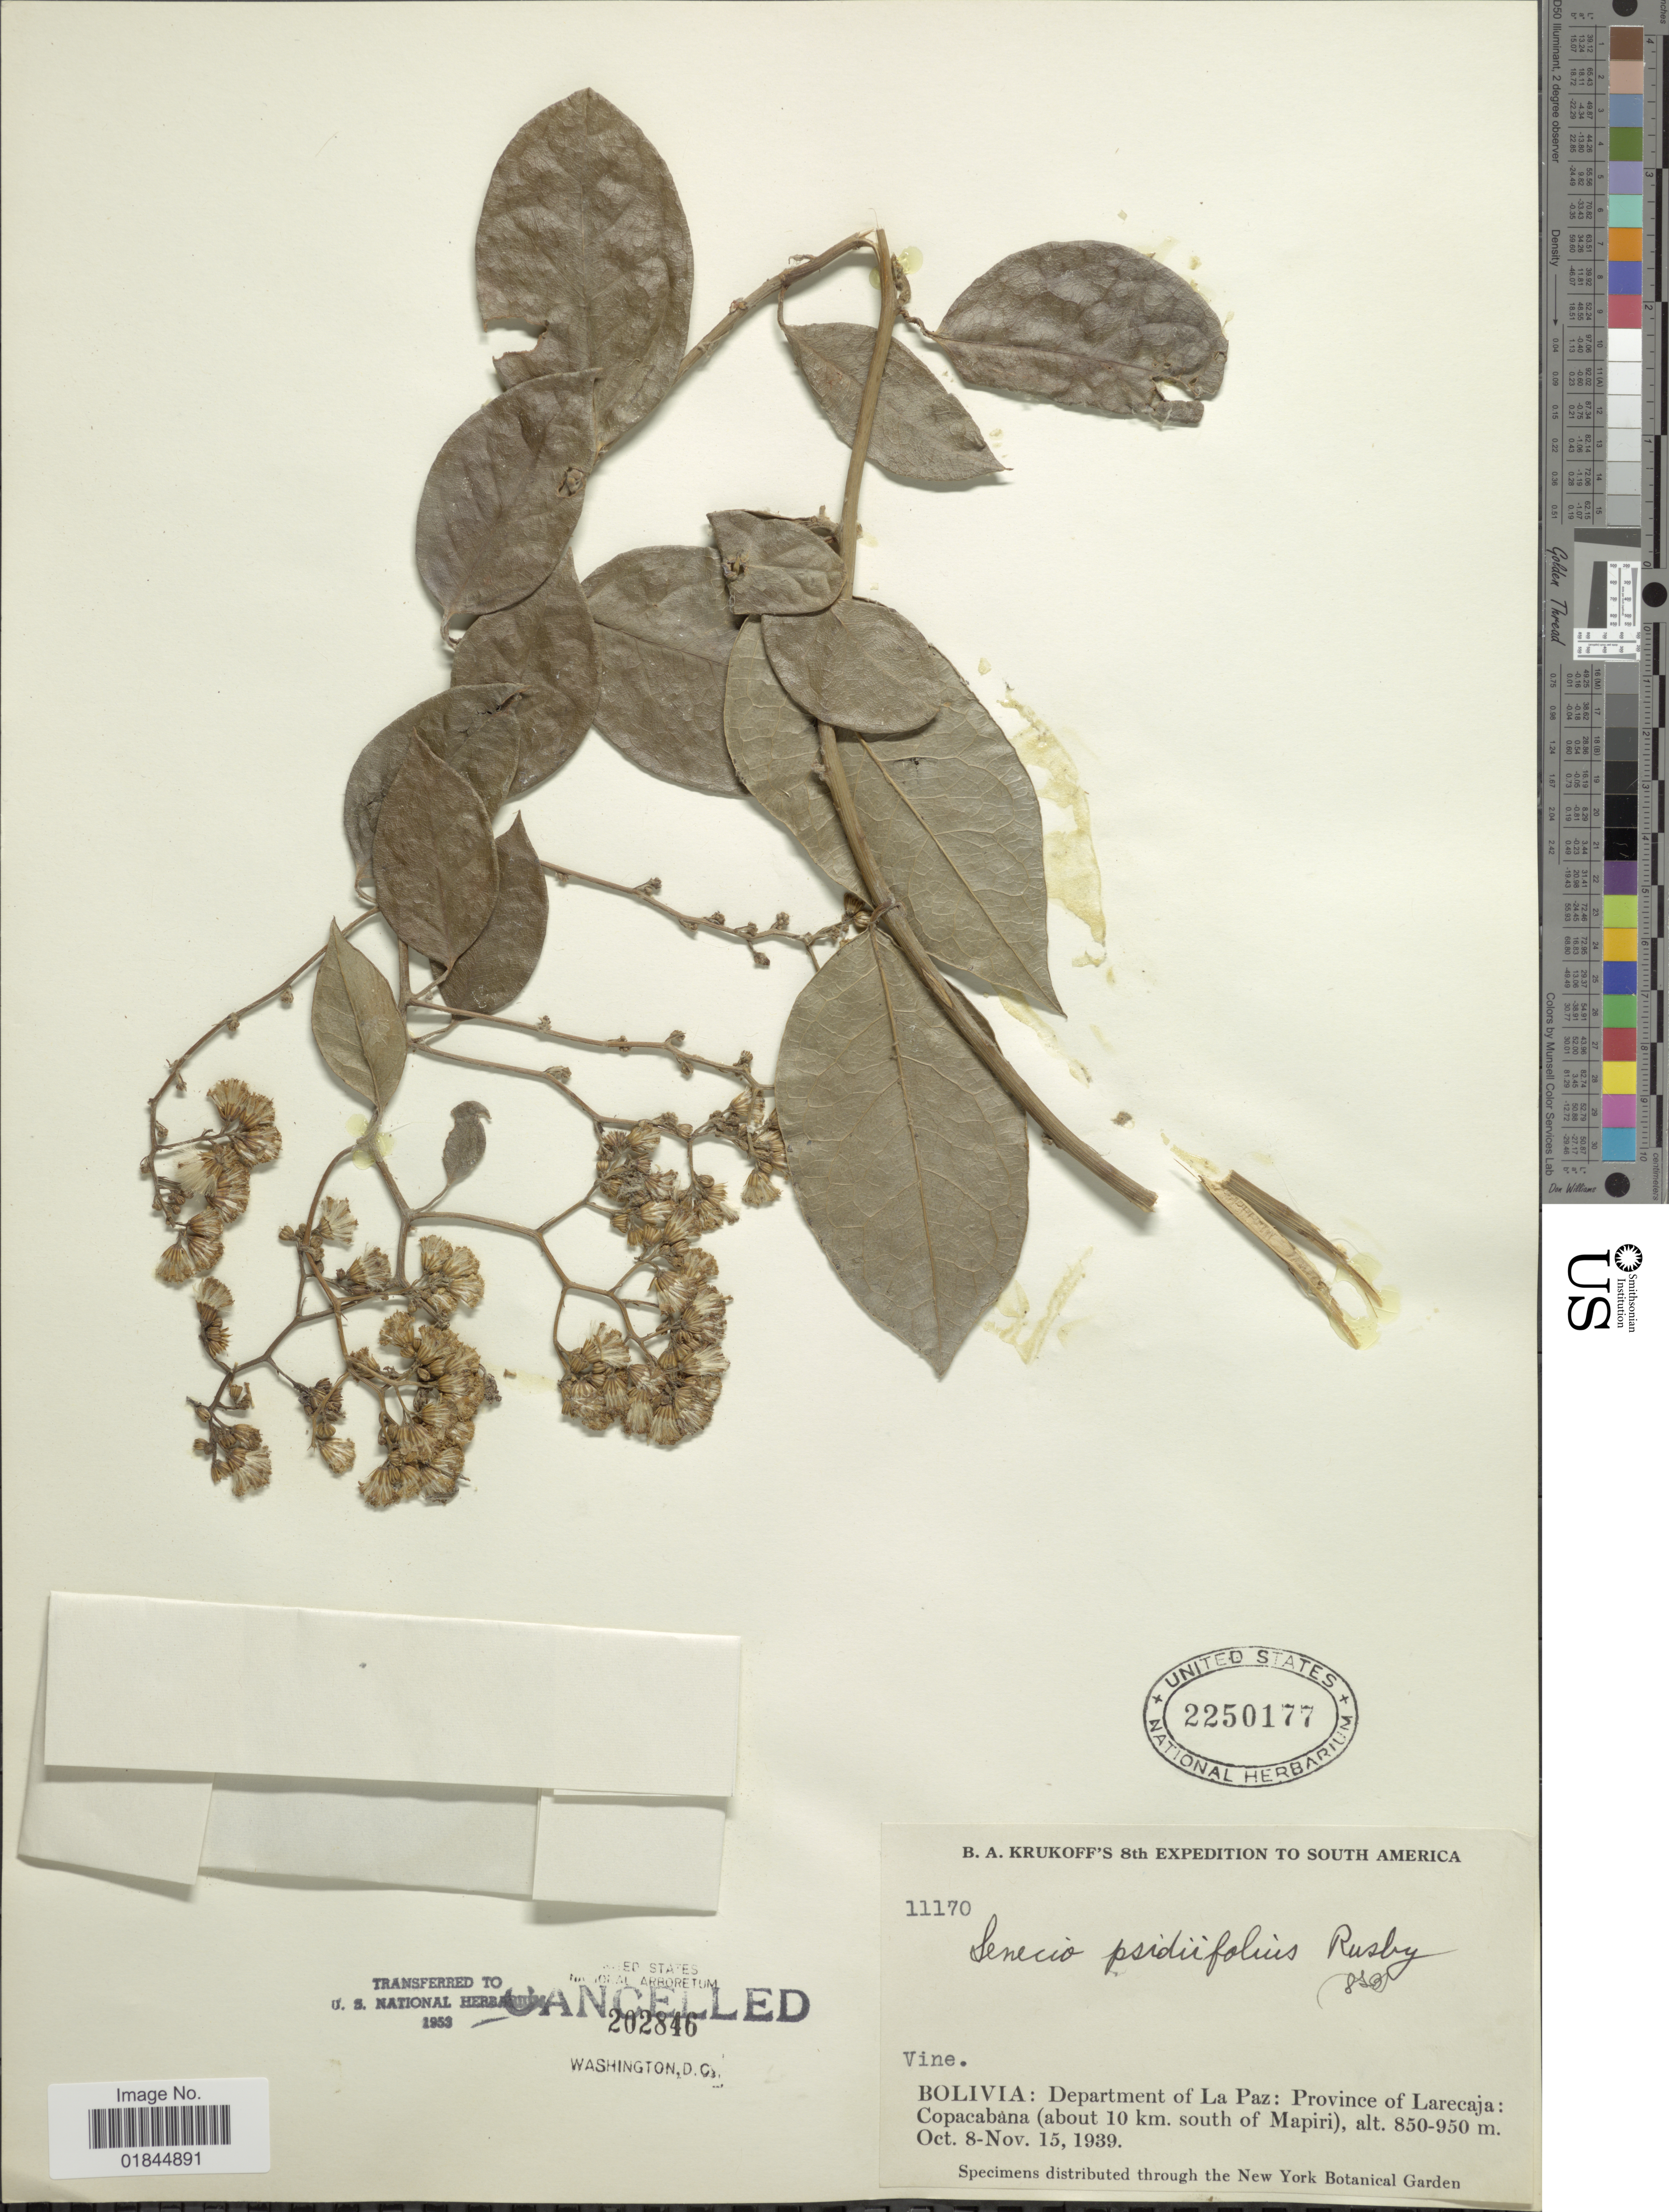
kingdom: Plantae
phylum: Tracheophyta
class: Magnoliopsida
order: Asterales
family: Asteraceae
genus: Pentacalia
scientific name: Pentacalia psidiifolia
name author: (Rusby) Cuatrec.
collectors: B. A. Krukoff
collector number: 11170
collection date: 1939-10-08/1939-11-15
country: Bolivia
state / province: La Paz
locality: Department of La Paz: Province of Larecaja. Copacabana (about 10 km. south of Mapiri)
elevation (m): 850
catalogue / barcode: US 2250177